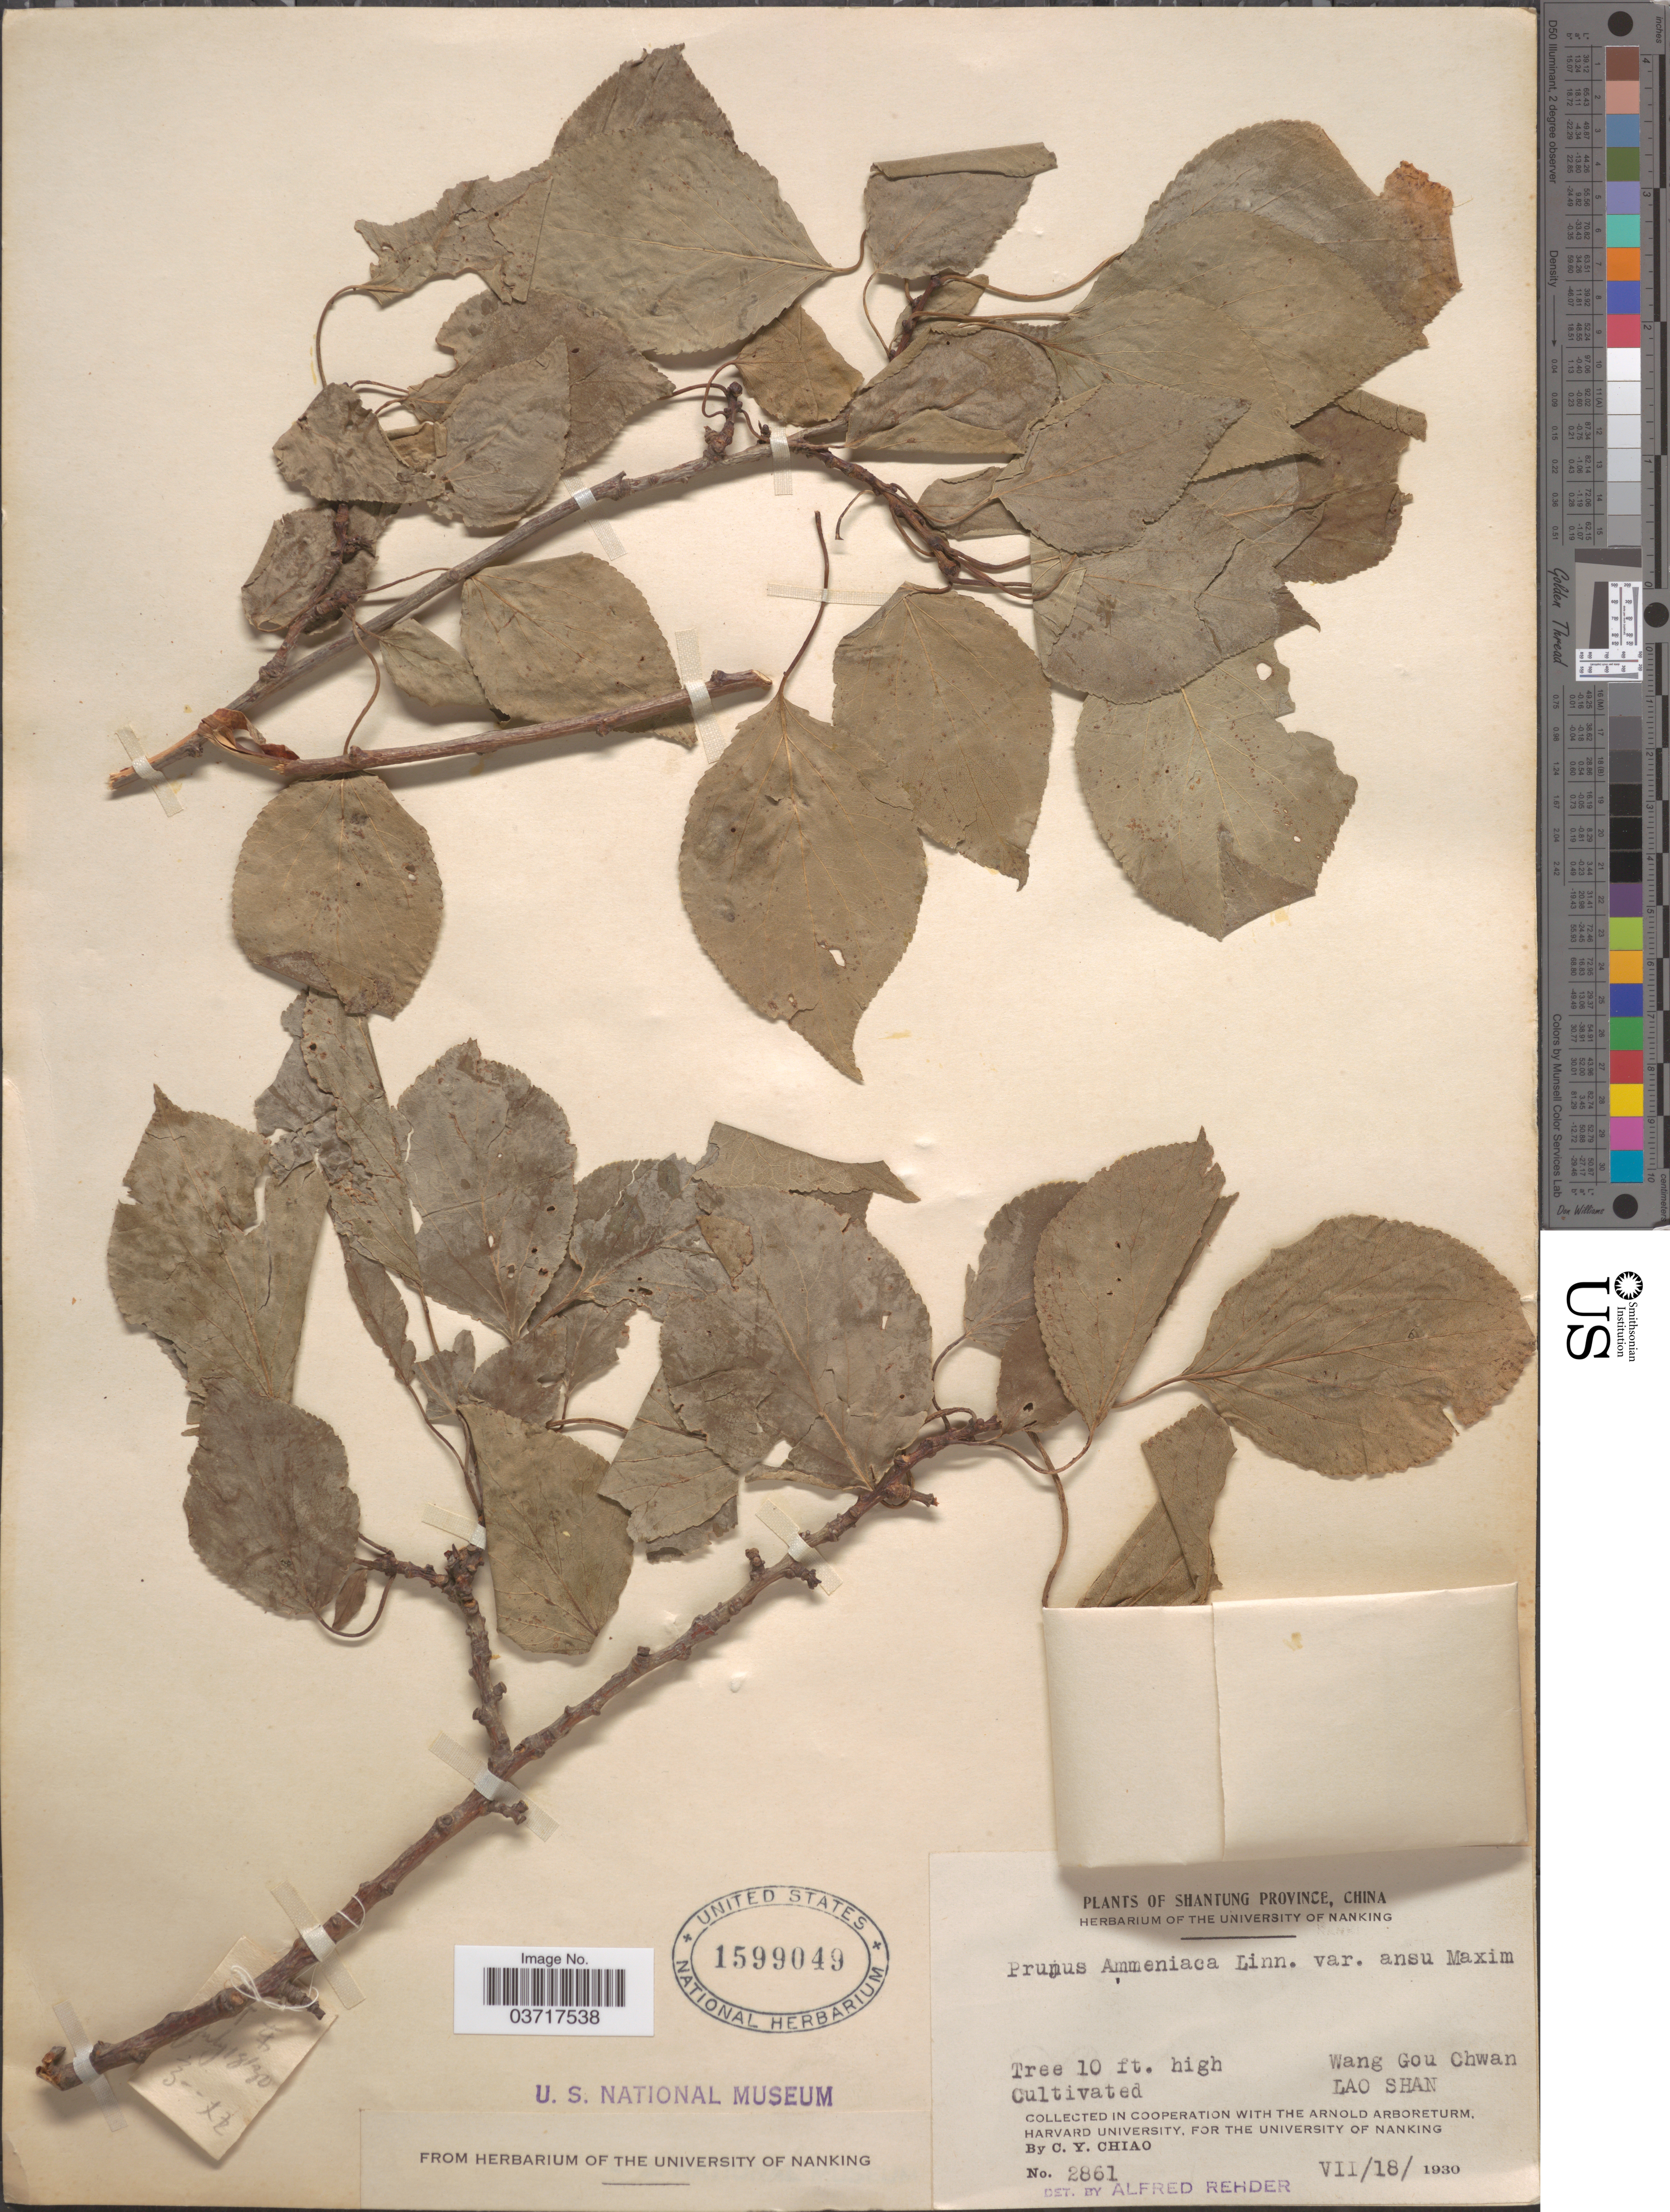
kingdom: Plantae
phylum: Tracheophyta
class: Magnoliopsida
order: Rosales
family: Rosaceae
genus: Prunus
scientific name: Prunus armeniaca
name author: L.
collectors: C. Y. Chiao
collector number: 2861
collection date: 1930-07-18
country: China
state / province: Shandong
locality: Shantung Province. Wang Gou Chwan, Lao Shan.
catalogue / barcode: US 1599049